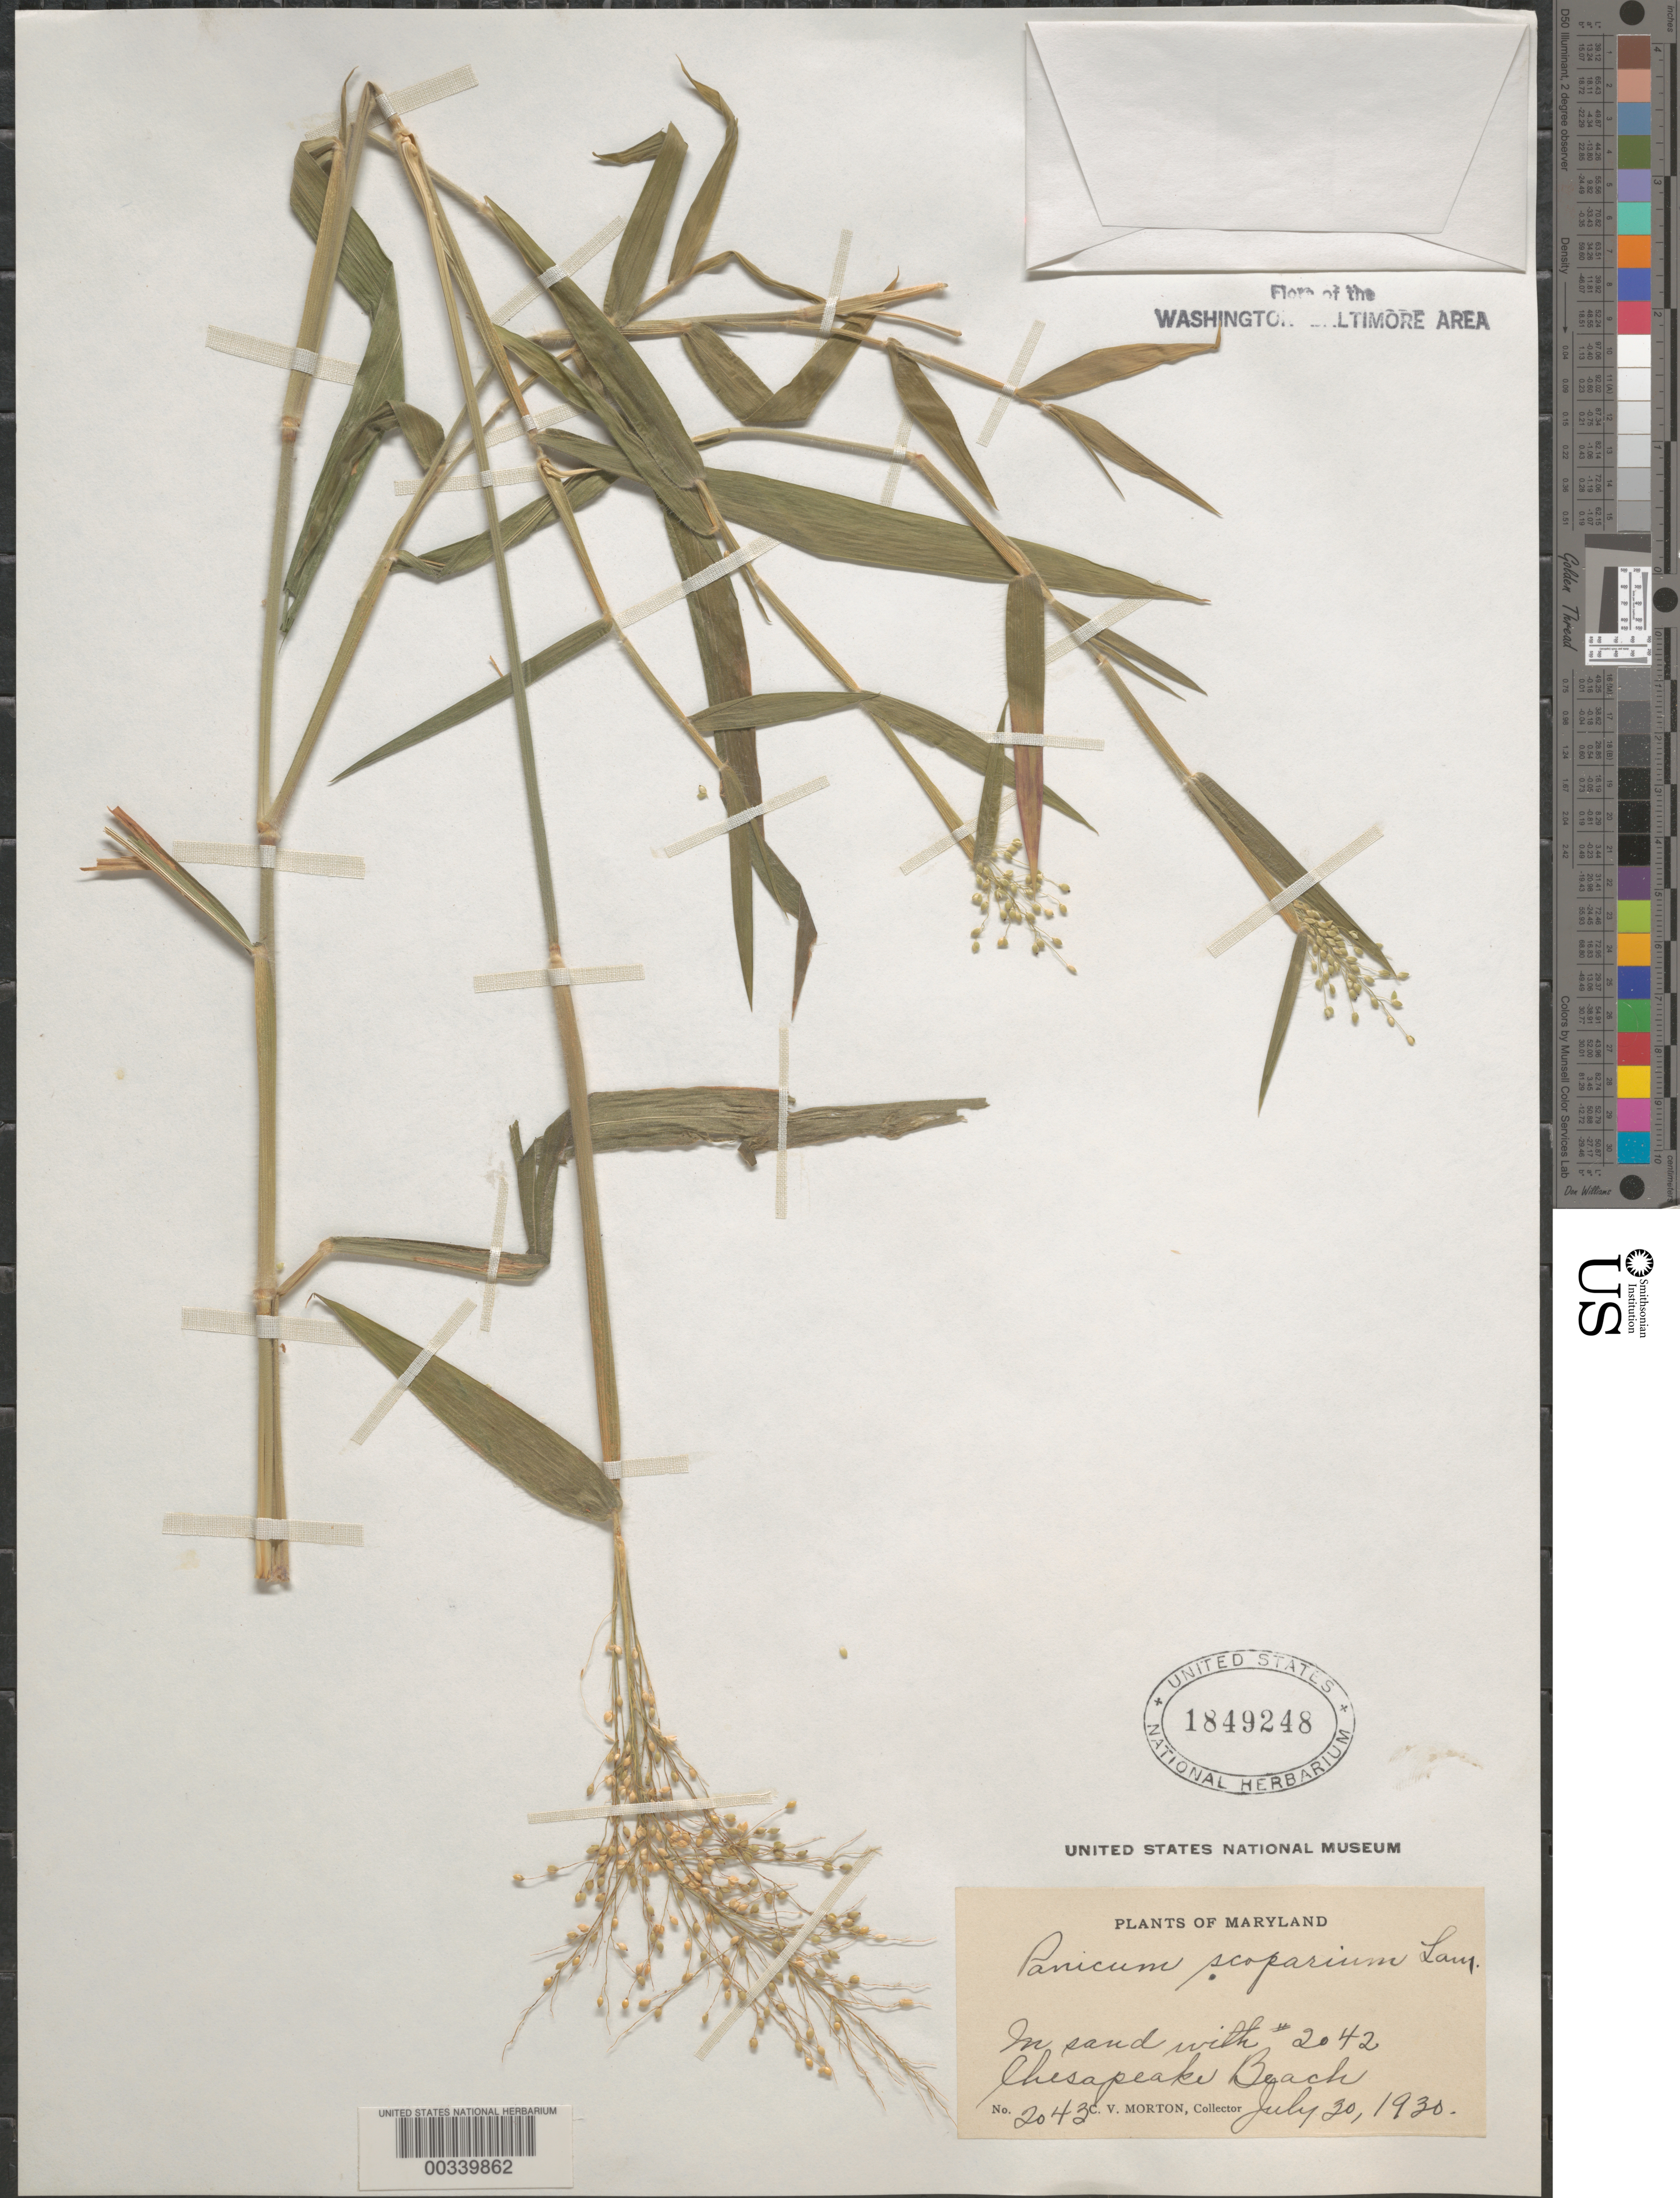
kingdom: Plantae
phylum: Tracheophyta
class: Liliopsida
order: Poales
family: Poaceae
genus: Dichanthelium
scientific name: Dichanthelium scoparium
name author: (Lam.) Gould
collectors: C. V. Morton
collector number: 2043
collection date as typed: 30 Jul 1930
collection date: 1930-07-30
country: United States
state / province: Maryland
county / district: Calvert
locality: Chesapeake Beach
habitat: Sandy soil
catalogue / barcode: US 1849248